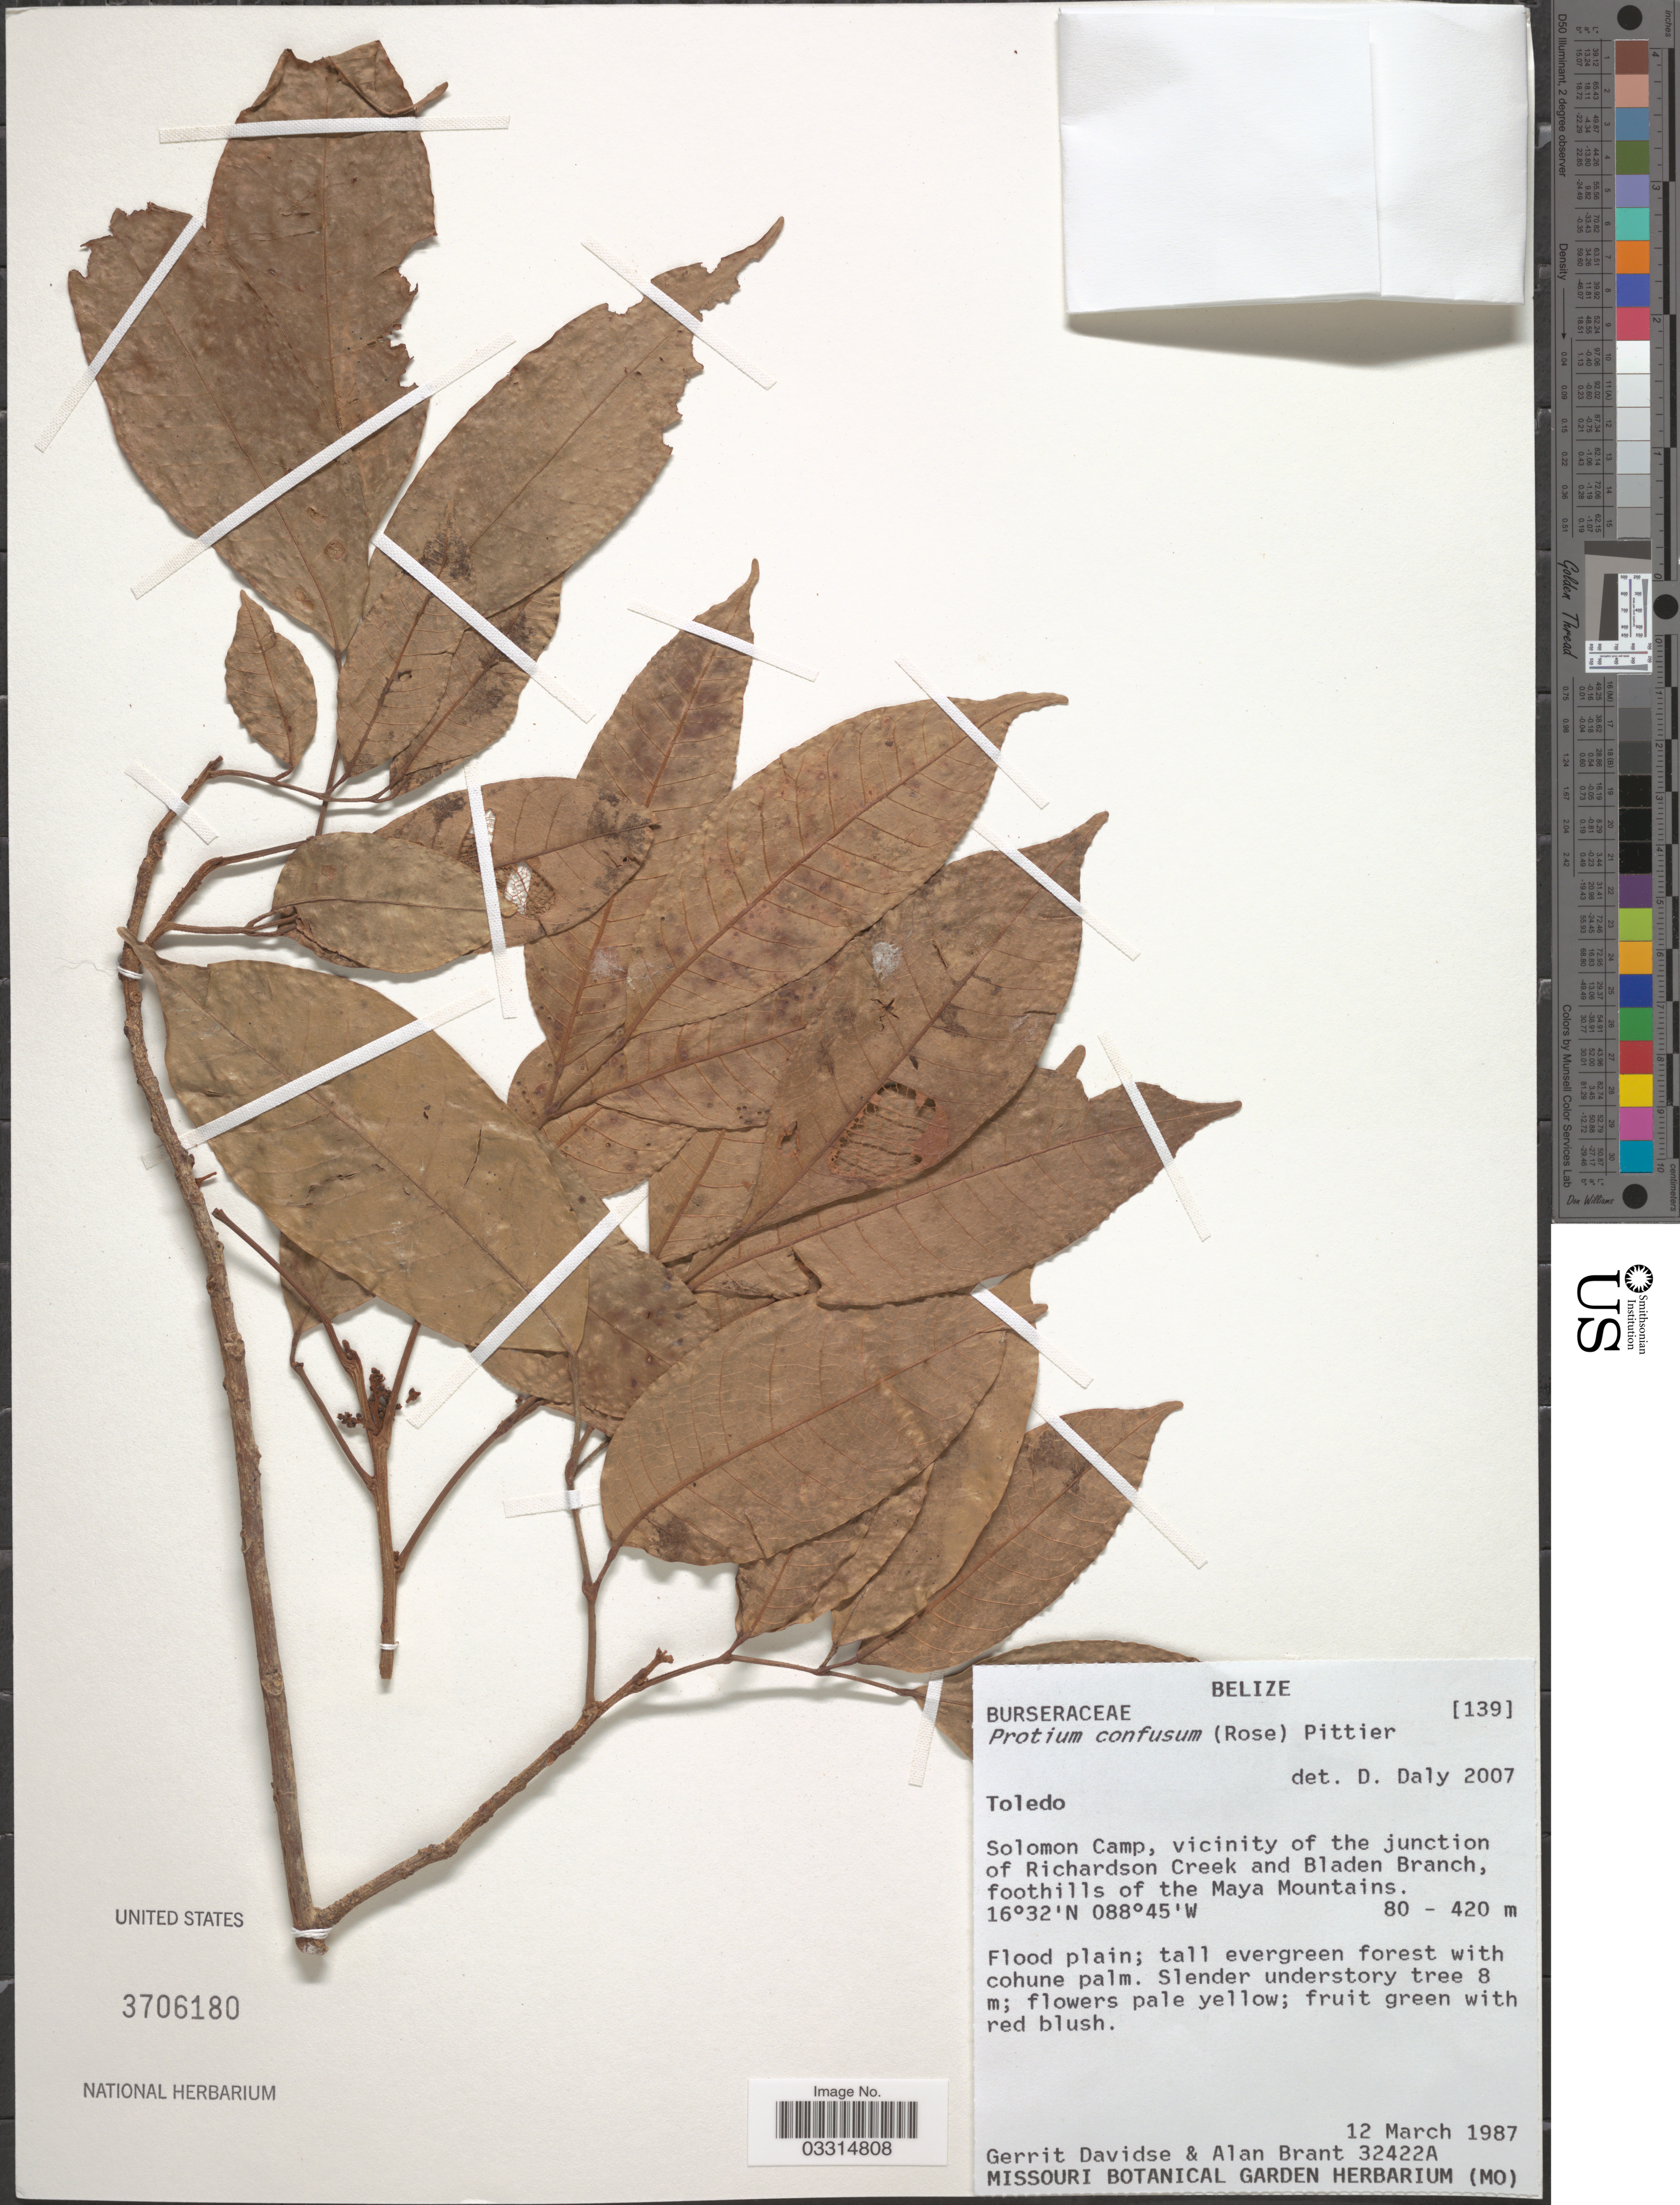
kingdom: Plantae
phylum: Tracheophyta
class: Magnoliopsida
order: Sapindales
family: Burseraceae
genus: Protium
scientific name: Protium confusum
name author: (Rose) Pittier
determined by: Daly, D. C.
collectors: G. Davidse & A. Brant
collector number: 32422A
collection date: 1987-03-12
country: Belize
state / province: Toledo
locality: Solomon Camp, vicinity of the junction of Richardson Creek and Bladen Branch, foothills of the Maya Mountains.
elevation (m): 80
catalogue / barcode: US 3706180